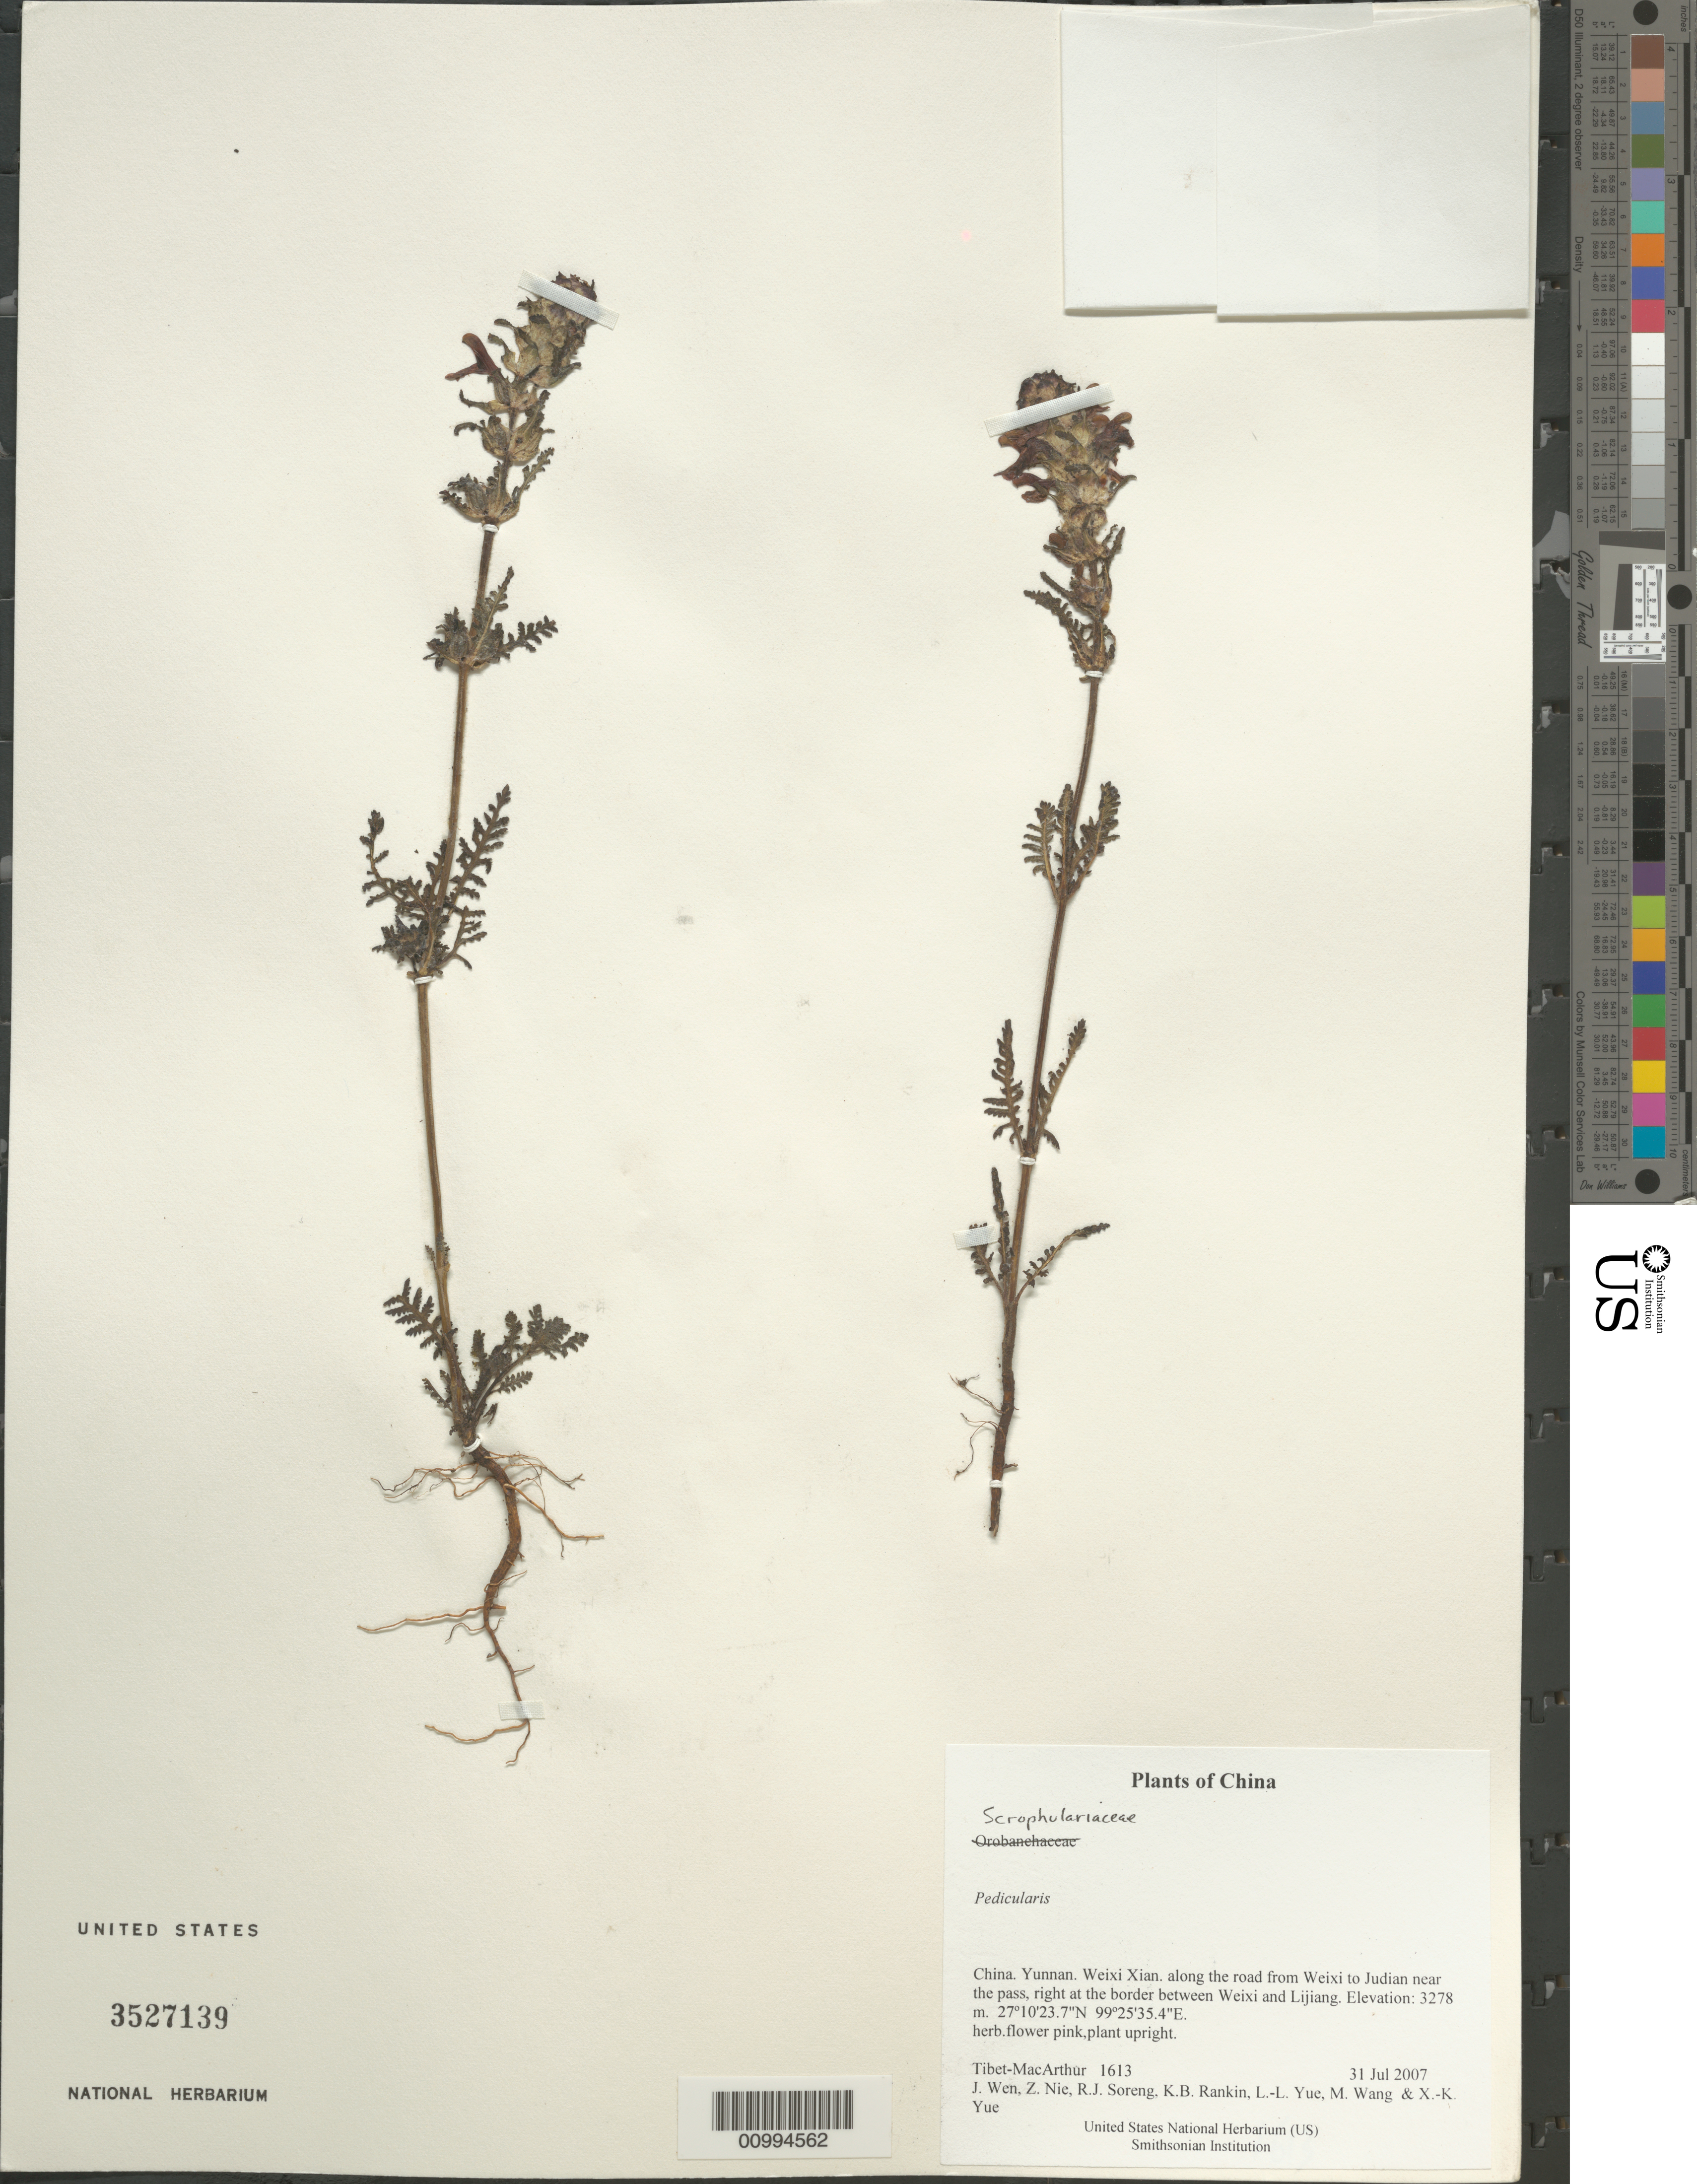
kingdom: Plantae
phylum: Tracheophyta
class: Magnoliopsida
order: Lamiales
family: Orobanchaceae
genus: Pedicularis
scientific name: Pedicularis sp.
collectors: Tibet-MacArthur, J. Wen, Z. Nie, R. J. Soreng, K. Rankin, L. Yue, M. Wang & X. Yue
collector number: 1613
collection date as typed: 31 Jul 2007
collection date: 2007-07-31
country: China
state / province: Yunnan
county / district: Weixi Xian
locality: along the road from Weixi to Judian near the pass, right at the border between Weixi and Lijiang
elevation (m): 3278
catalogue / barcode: US 3527139